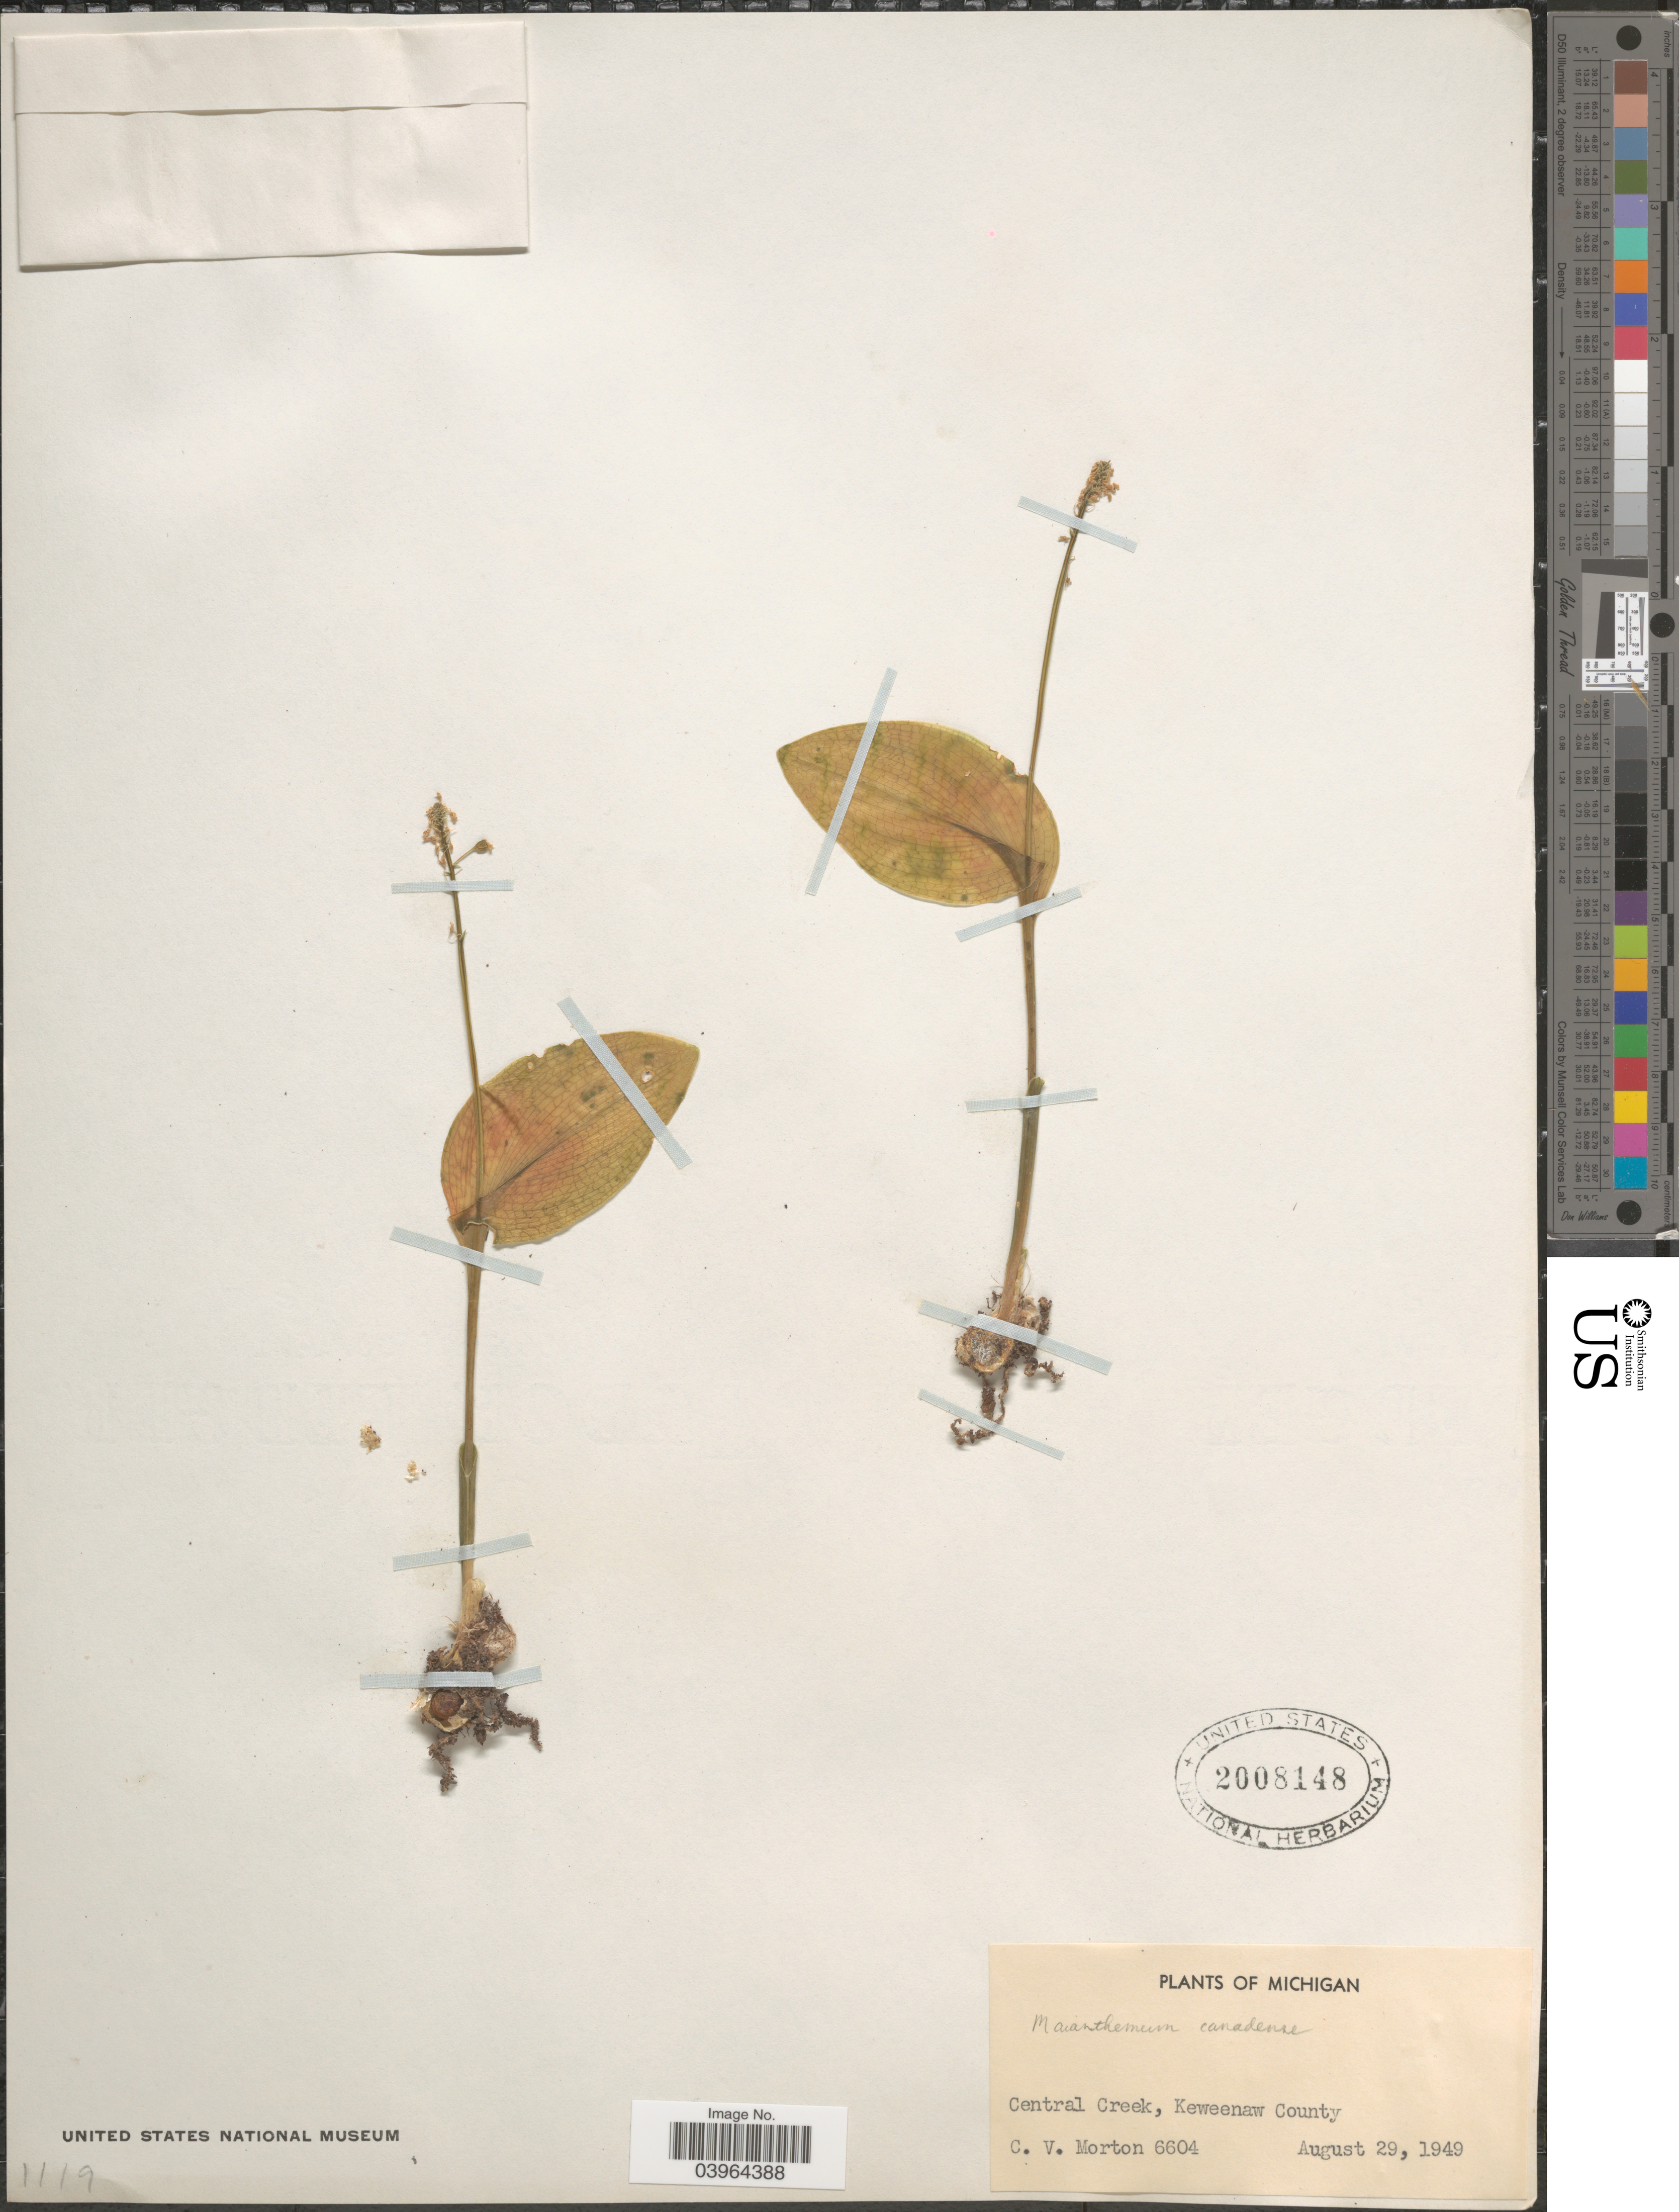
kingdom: Plantae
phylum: Tracheophyta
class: Liliopsida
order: Asparagales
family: Asparagaceae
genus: Maianthemum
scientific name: Maianthemum canadense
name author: Desf.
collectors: C. V. Morton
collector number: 6604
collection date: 1949-08-29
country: United States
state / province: Michigan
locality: Central Creek, Keweenaw County.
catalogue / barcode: US 2008148